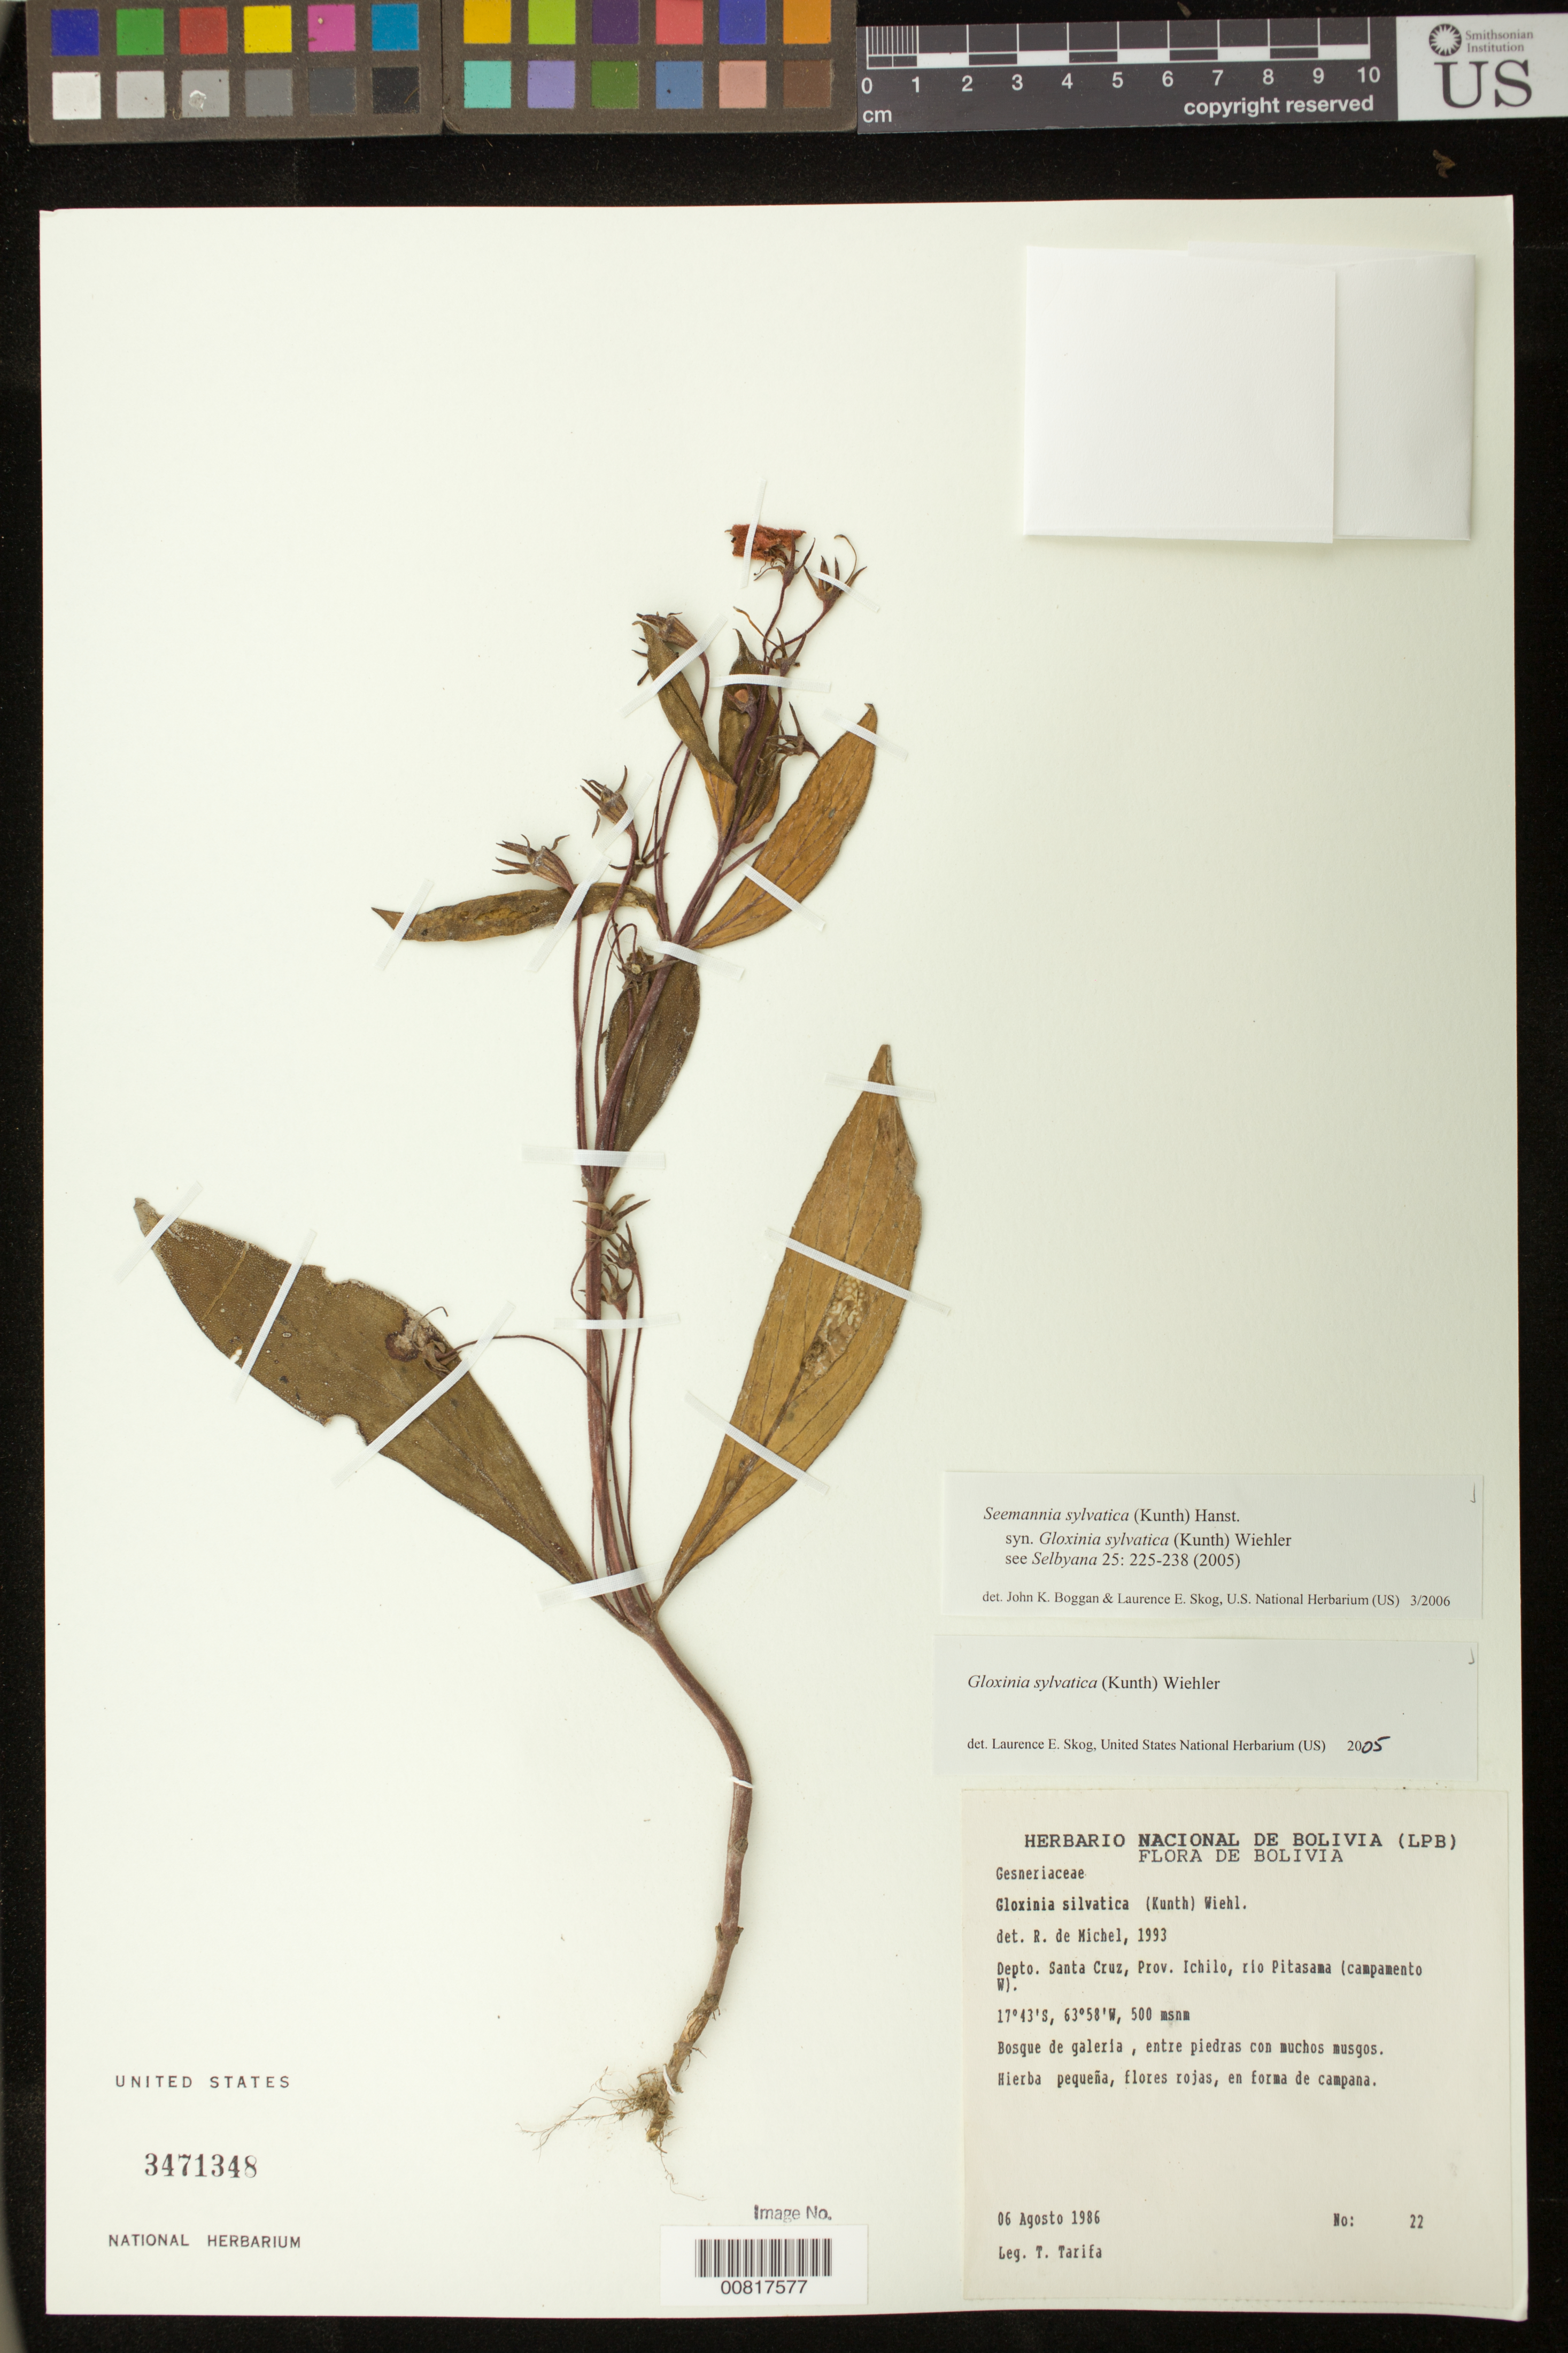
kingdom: Plantae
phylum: Tracheophyta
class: Magnoliopsida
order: Lamiales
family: Gesneriaceae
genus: Seemannia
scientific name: Seemannia sylvatica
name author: (Kunth) Hanst.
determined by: Boggan, J. K.; Skog, L. E.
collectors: T. Tarifa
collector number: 22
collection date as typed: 06 Aug 1986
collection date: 1986-08-06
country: Bolivia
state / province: Santa Cruz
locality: Depto. Santa Cruz, Prov. Ichilo, rio Pitasama (campamento W).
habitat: Bosque de galeria, entre piedras con muchos musgos.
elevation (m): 500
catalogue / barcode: US 3471348